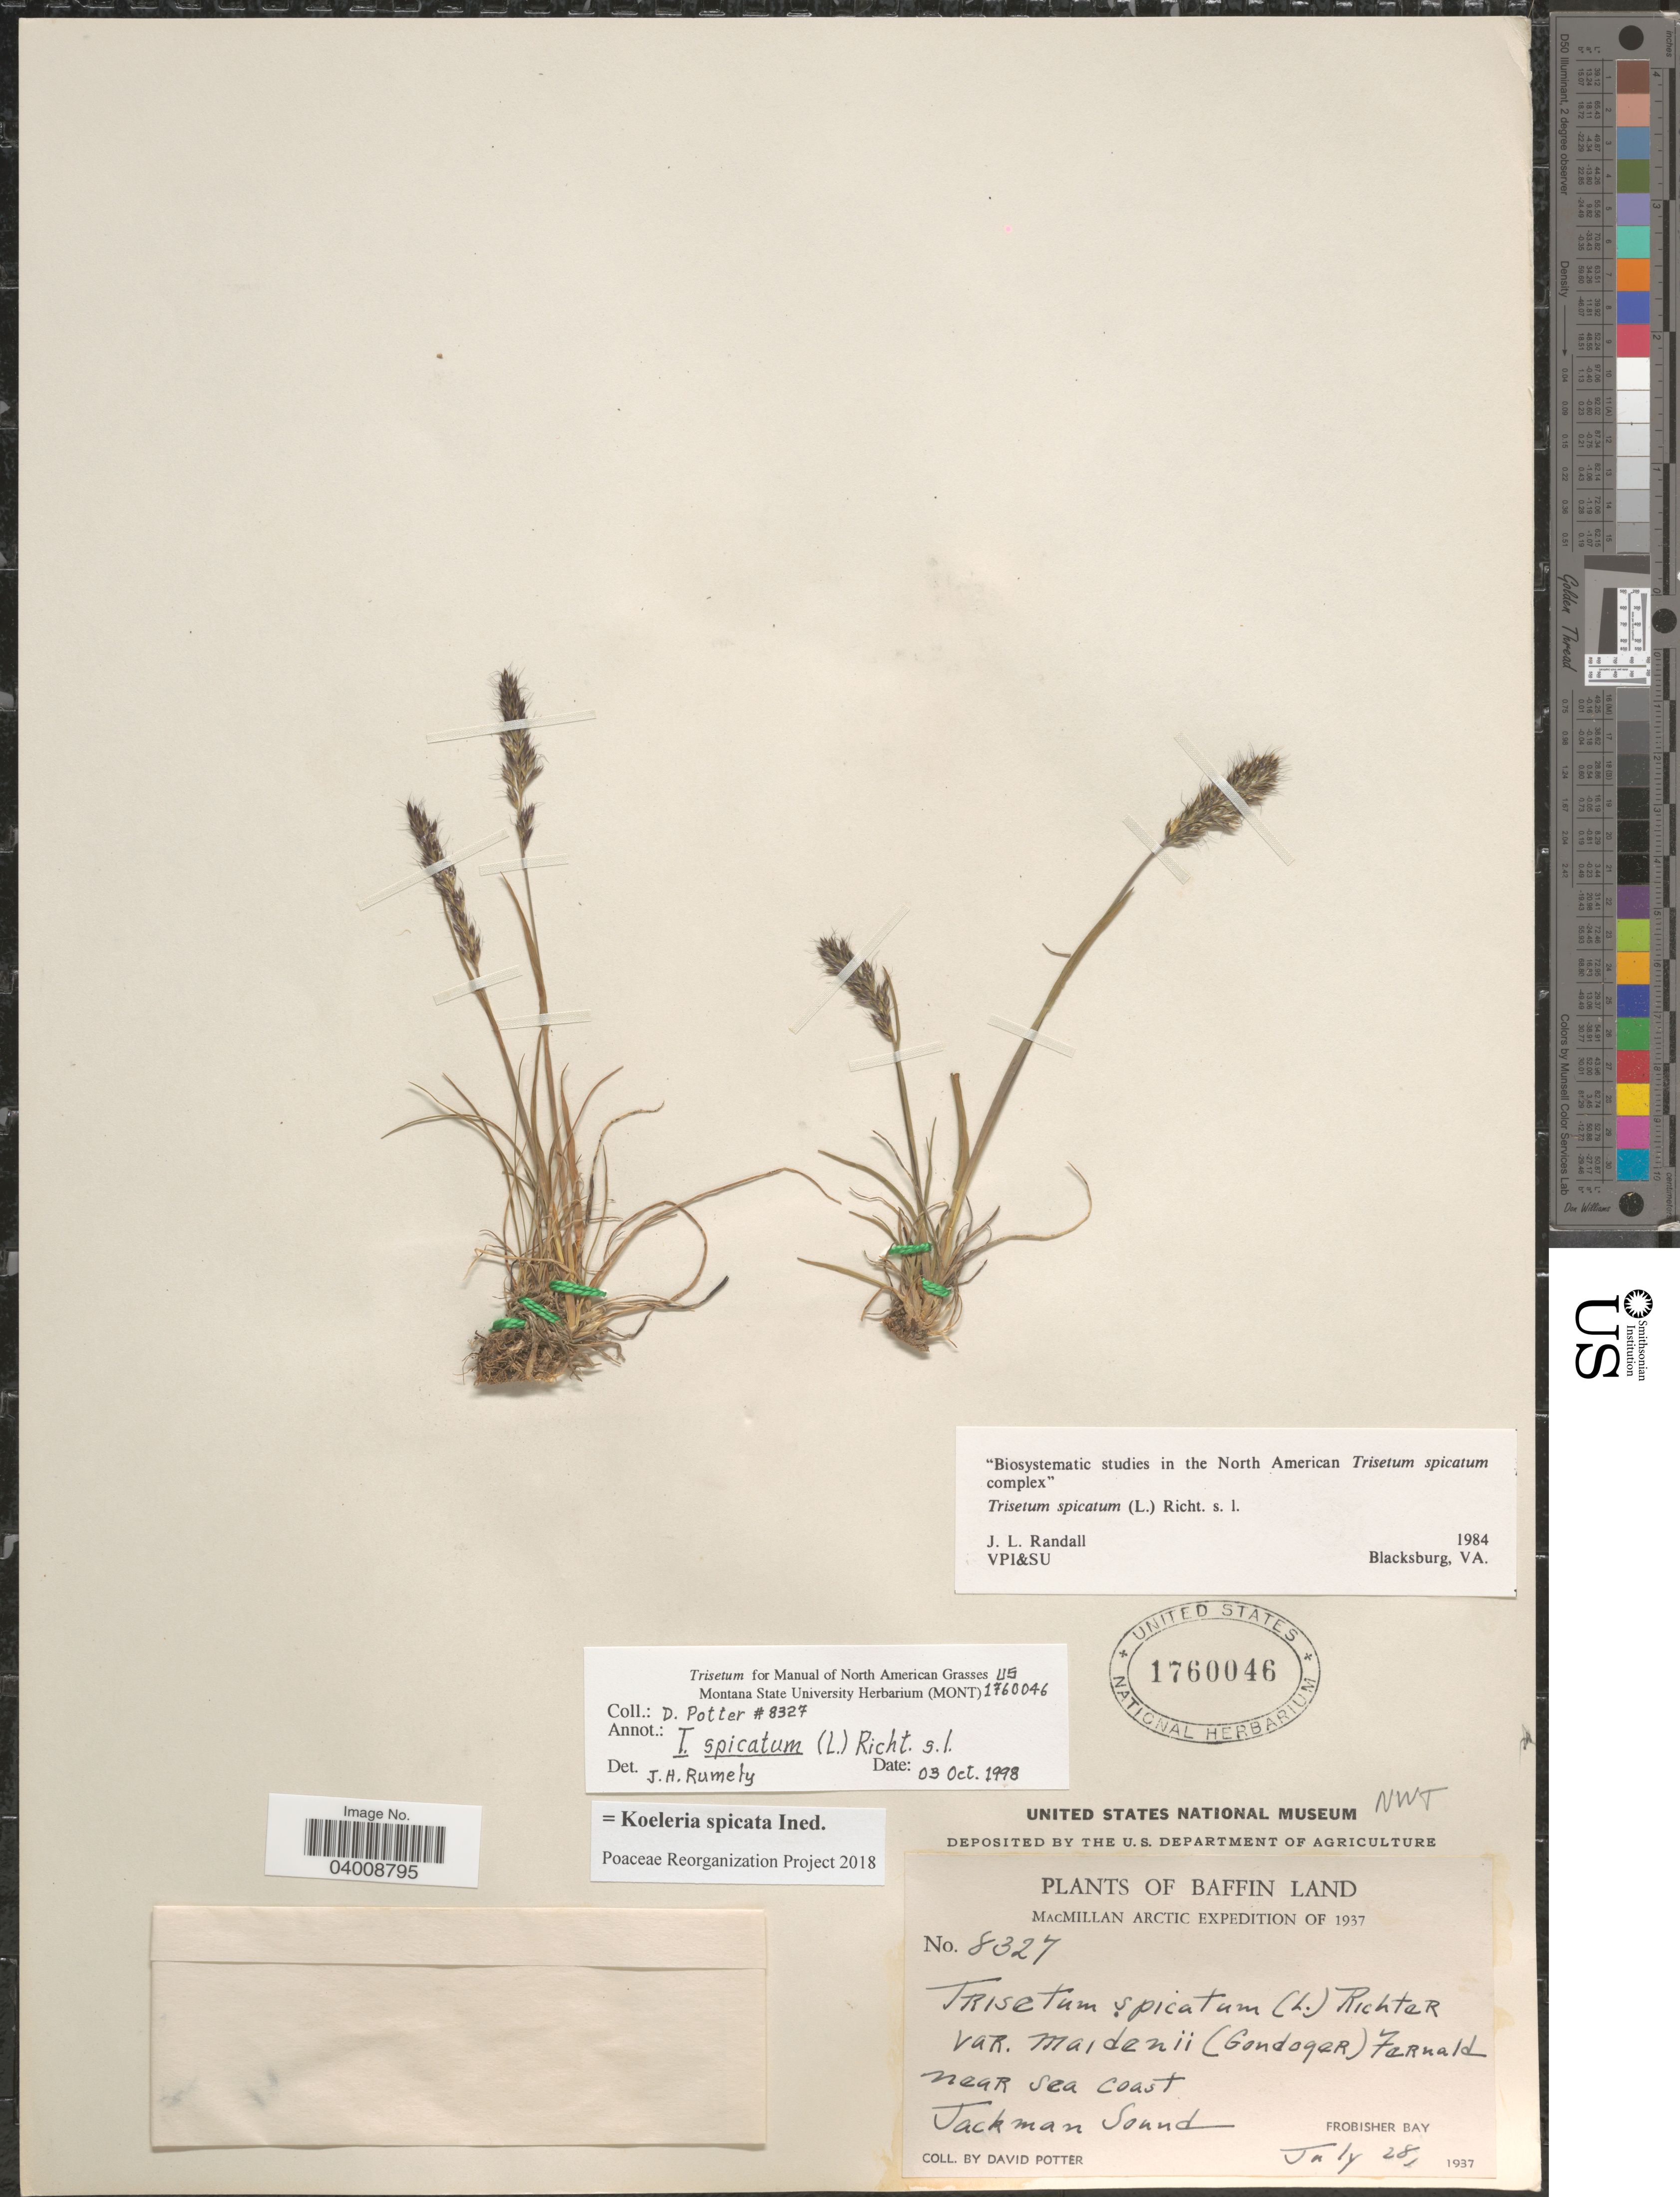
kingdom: Plantae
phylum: Tracheophyta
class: Liliopsida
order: Poales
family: Poaceae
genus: Koeleria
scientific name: Koeleria spicata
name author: (L.) Barberá et al.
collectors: D. Potter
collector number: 8327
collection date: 1937-07-28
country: Canada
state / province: Nunavut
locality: Baffin Land. Near sea coast. Jackman Sound. Frobisher Bay.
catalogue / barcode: US 1760046